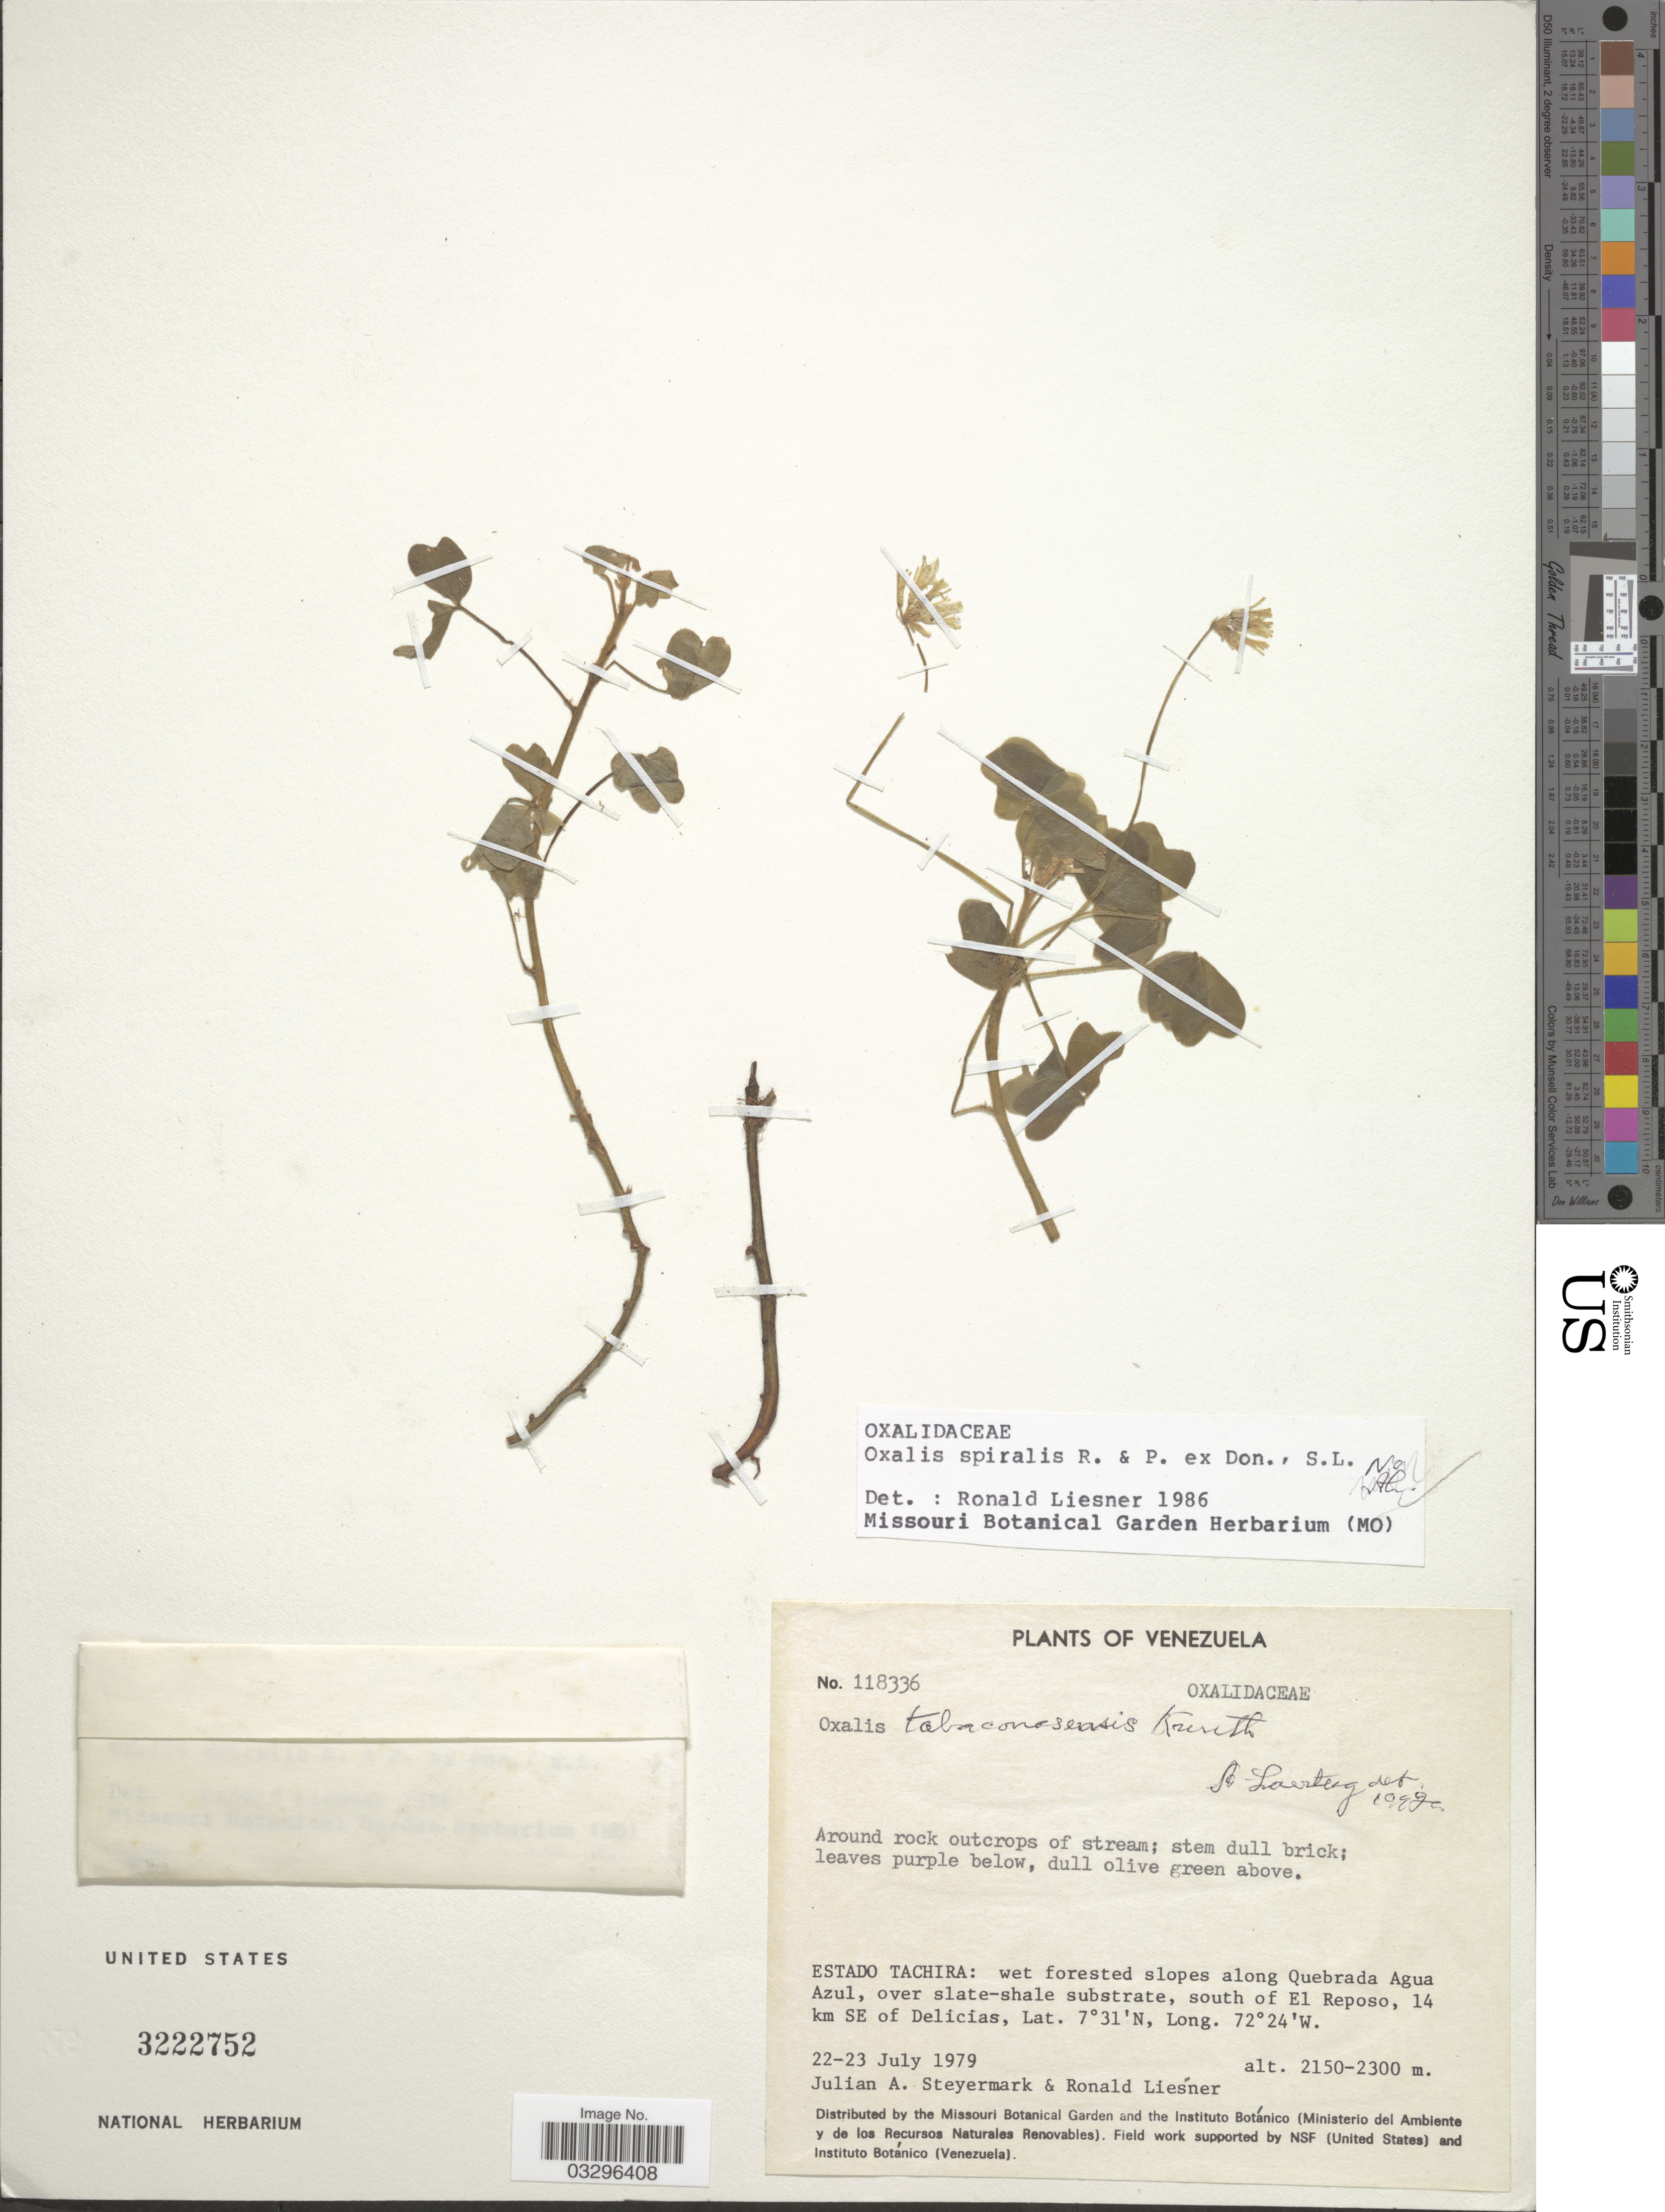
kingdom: Plantae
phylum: Tracheophyta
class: Magnoliopsida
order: Oxalidales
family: Oxalidaceae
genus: Oxalis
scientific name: Oxalis tabaconasensis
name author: R. Knuth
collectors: J. Steyermark & R. L. Liesner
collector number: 118336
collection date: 1979-07-22/1979-07-23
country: Venezuela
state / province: Tachira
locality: Wet forested slopes along Quebrada Agua Azul, south of El Reposo, 14 km SE of Delicias.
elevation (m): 2150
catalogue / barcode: US 3222752